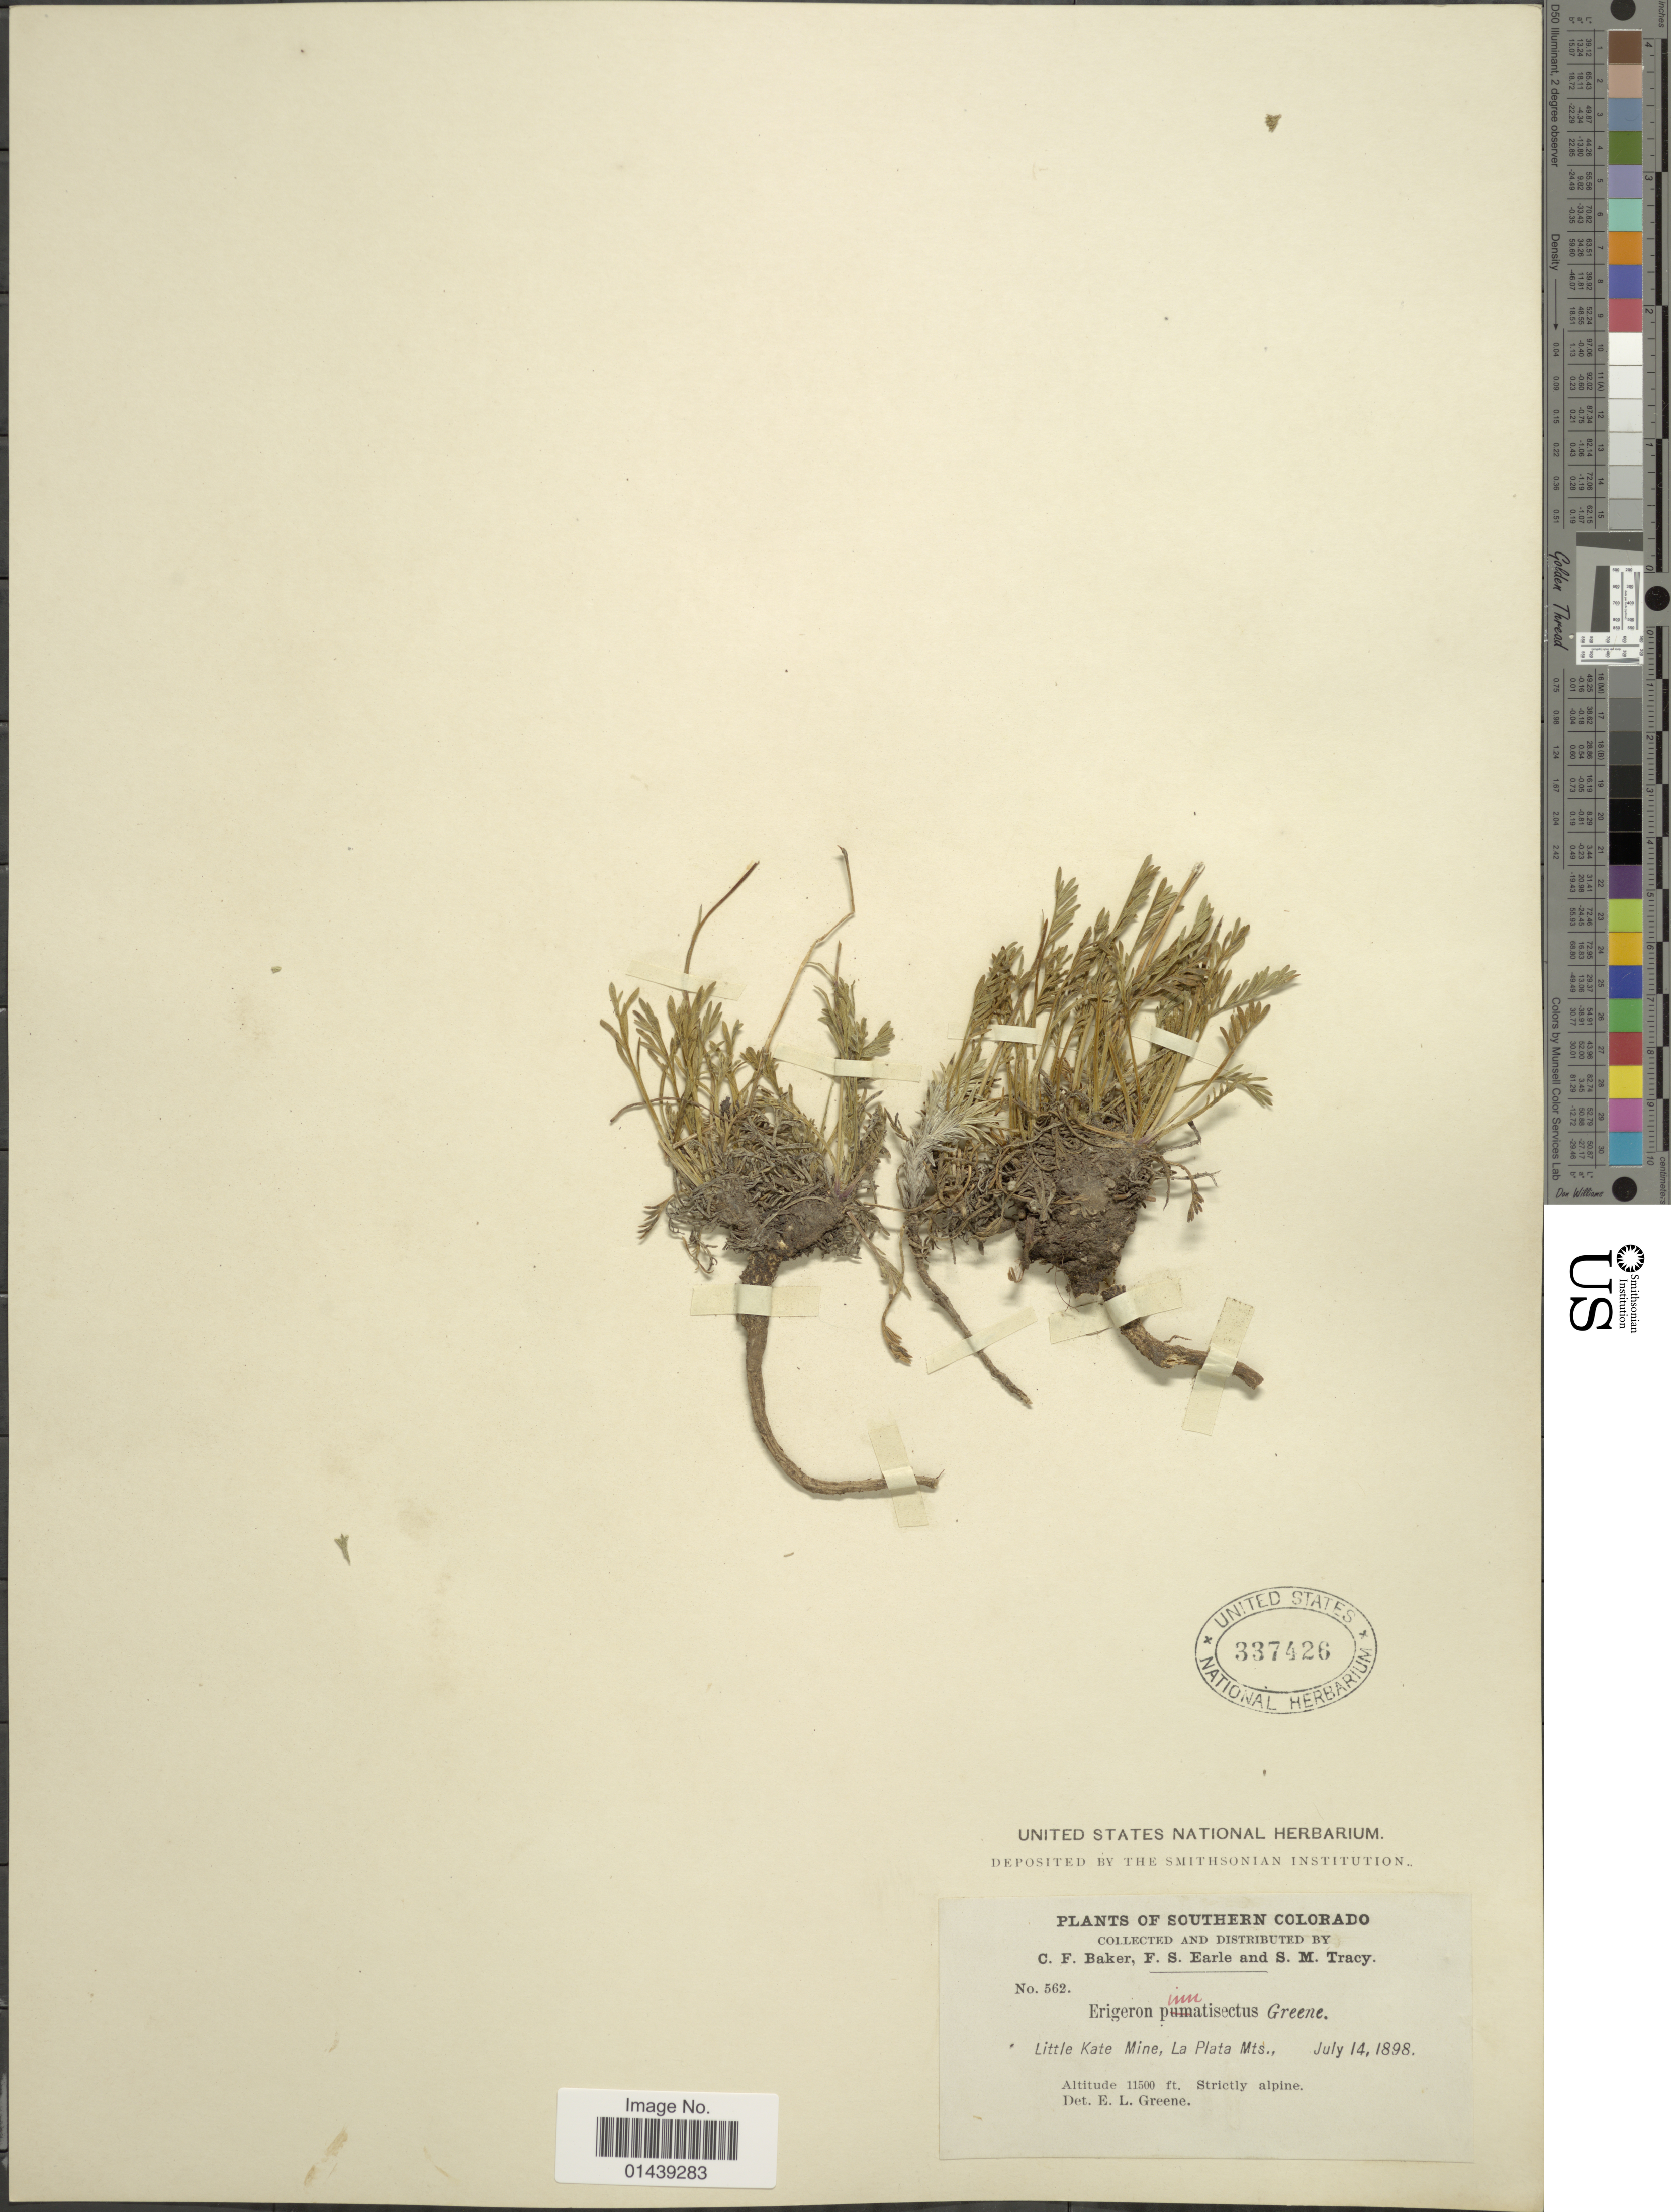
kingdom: Plantae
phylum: Tracheophyta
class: Magnoliopsida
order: Asterales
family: Asteraceae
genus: Erigeron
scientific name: Erigeron pinnatisectus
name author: (A. Gray) A. Nelson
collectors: C. F. Baker, F. S. Earle & S. M. Tracy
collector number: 562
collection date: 1898-07-14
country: United States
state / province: Colorado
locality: Southern Colorado. Little Kate Mine, La Plata Mts.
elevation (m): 3505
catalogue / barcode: US 337426